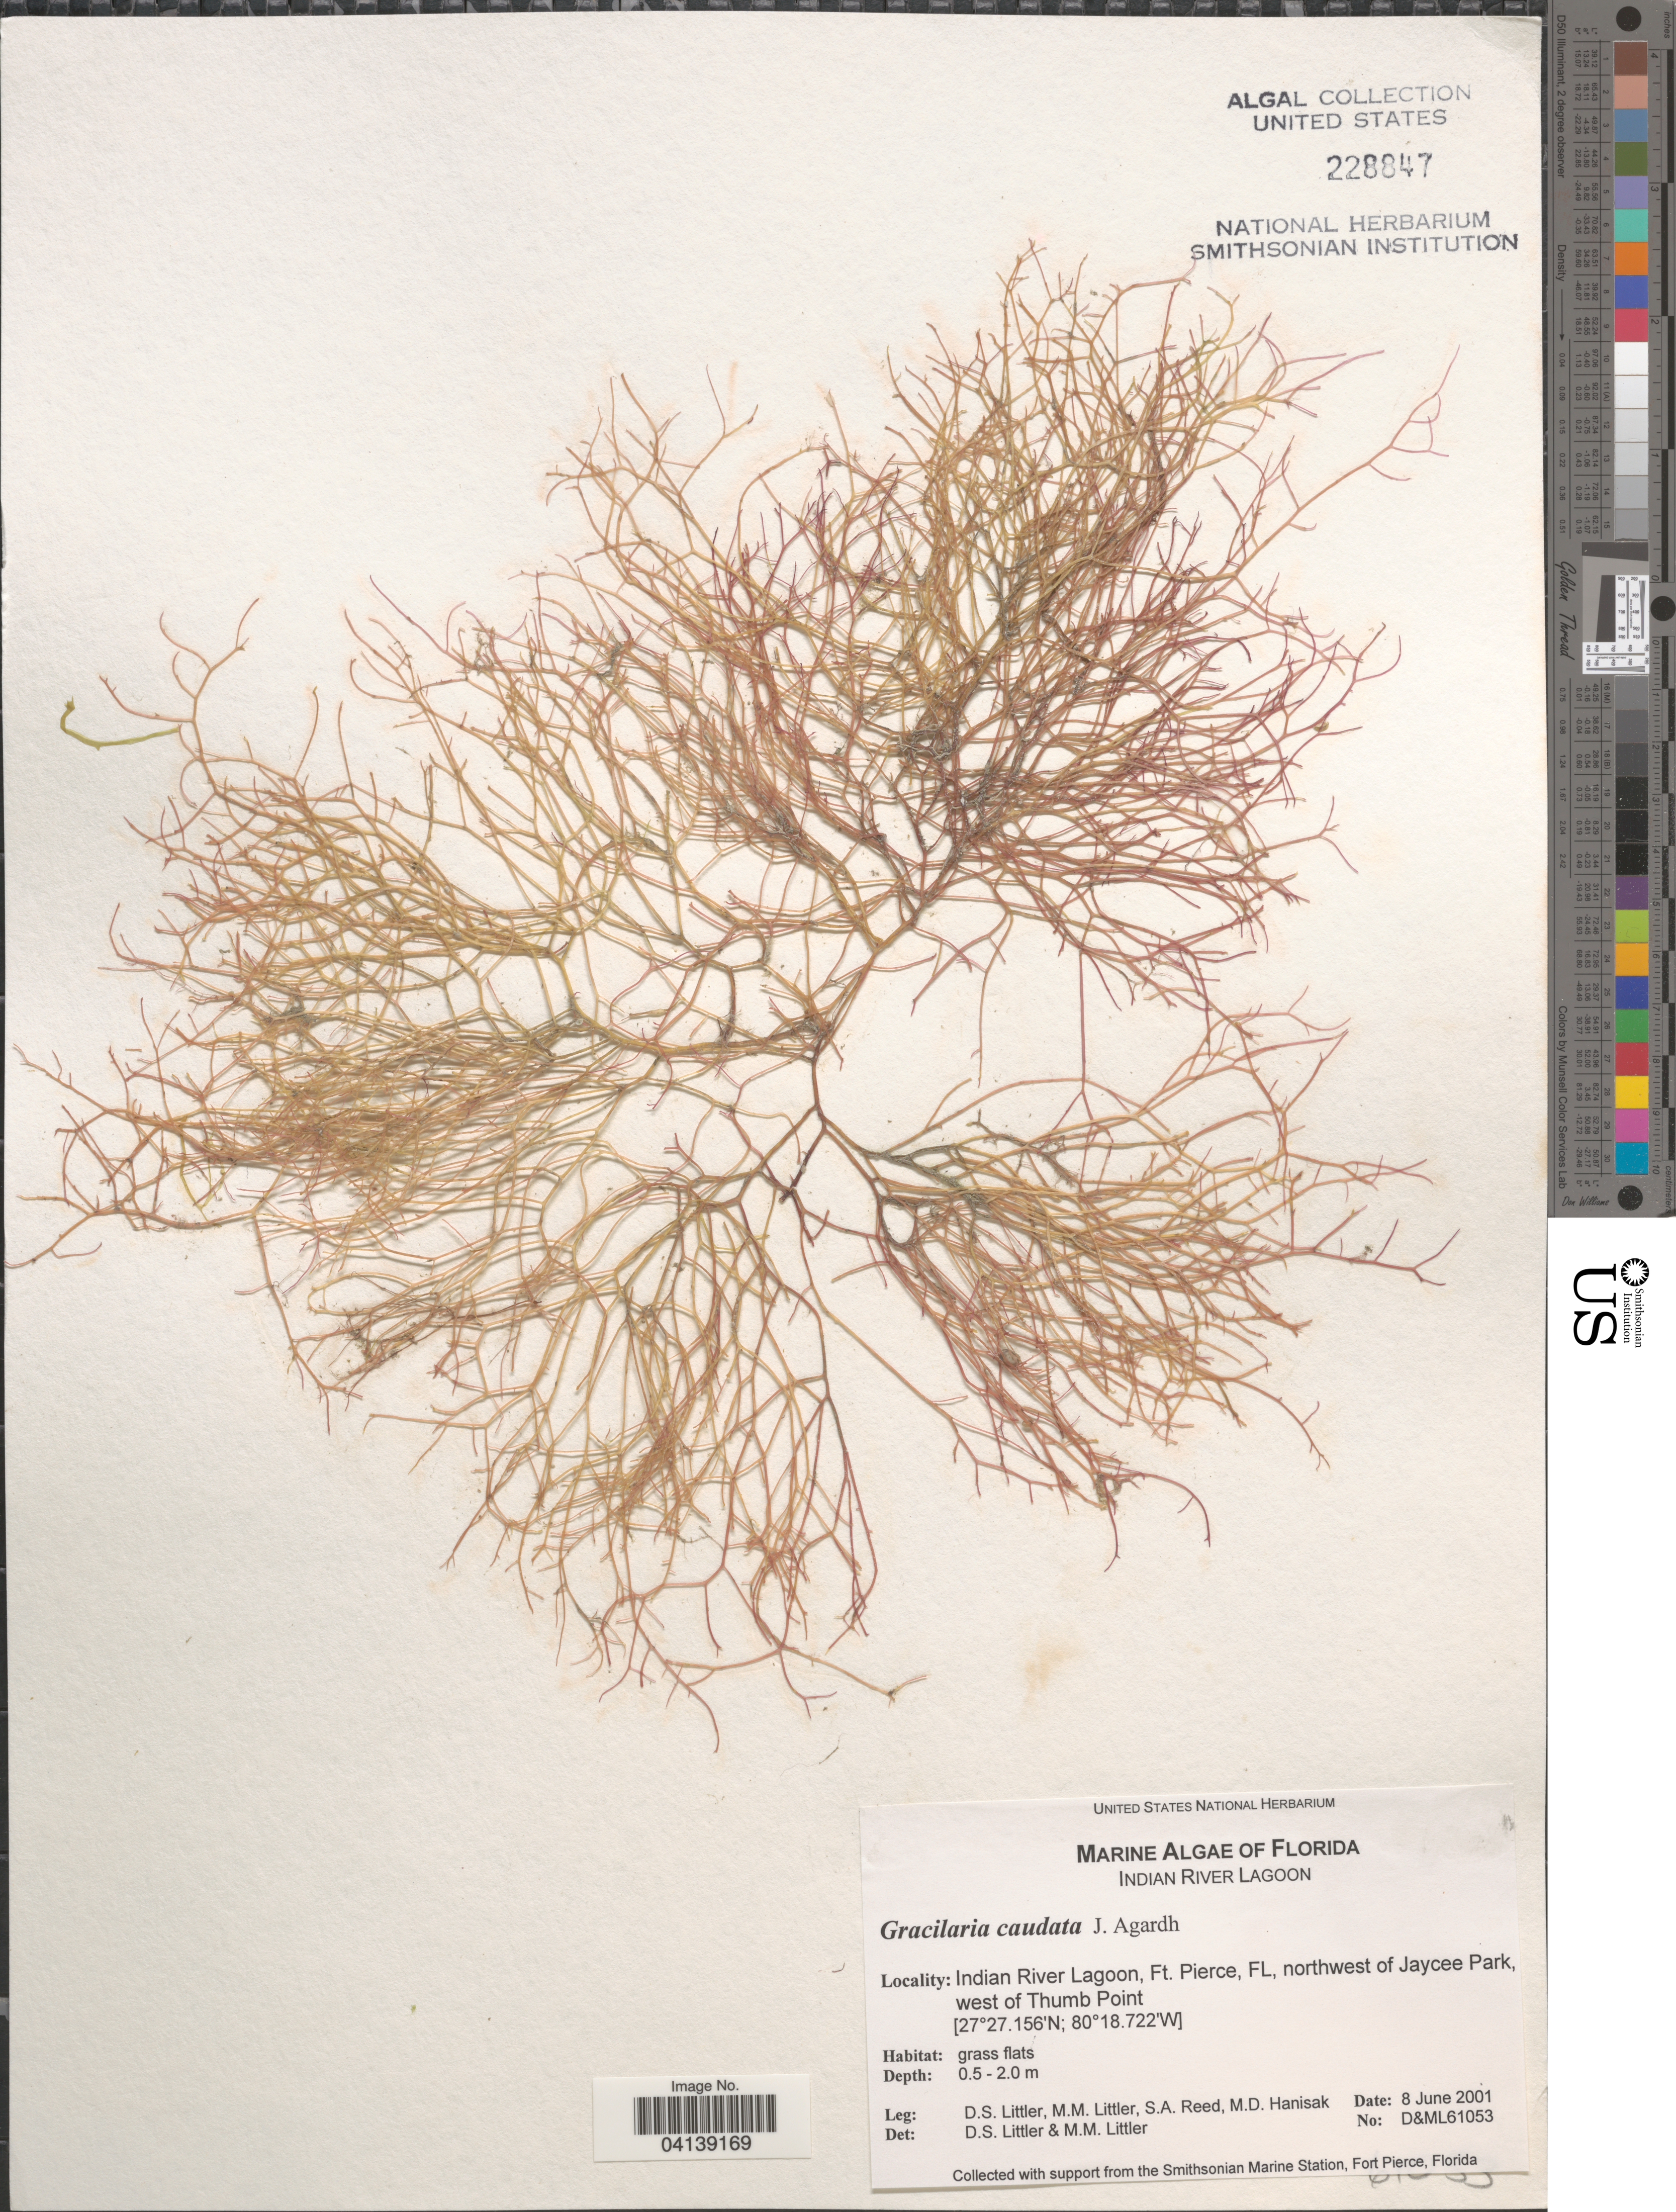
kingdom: Plantae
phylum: Rhodophyta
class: Florideophyceae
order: Gracilariales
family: Gracilariaceae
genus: Gracilaria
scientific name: Gracilaria caudata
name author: J. Agardh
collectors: D. S. Littler, S. Reed & M. Hanisak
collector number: D&ML61053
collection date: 2001-06-08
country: United States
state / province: Florida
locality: Indian River Lagoon, Ft. Pierce, northwest of Jaycee Park, west of Thumb Point.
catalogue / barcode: US 228847